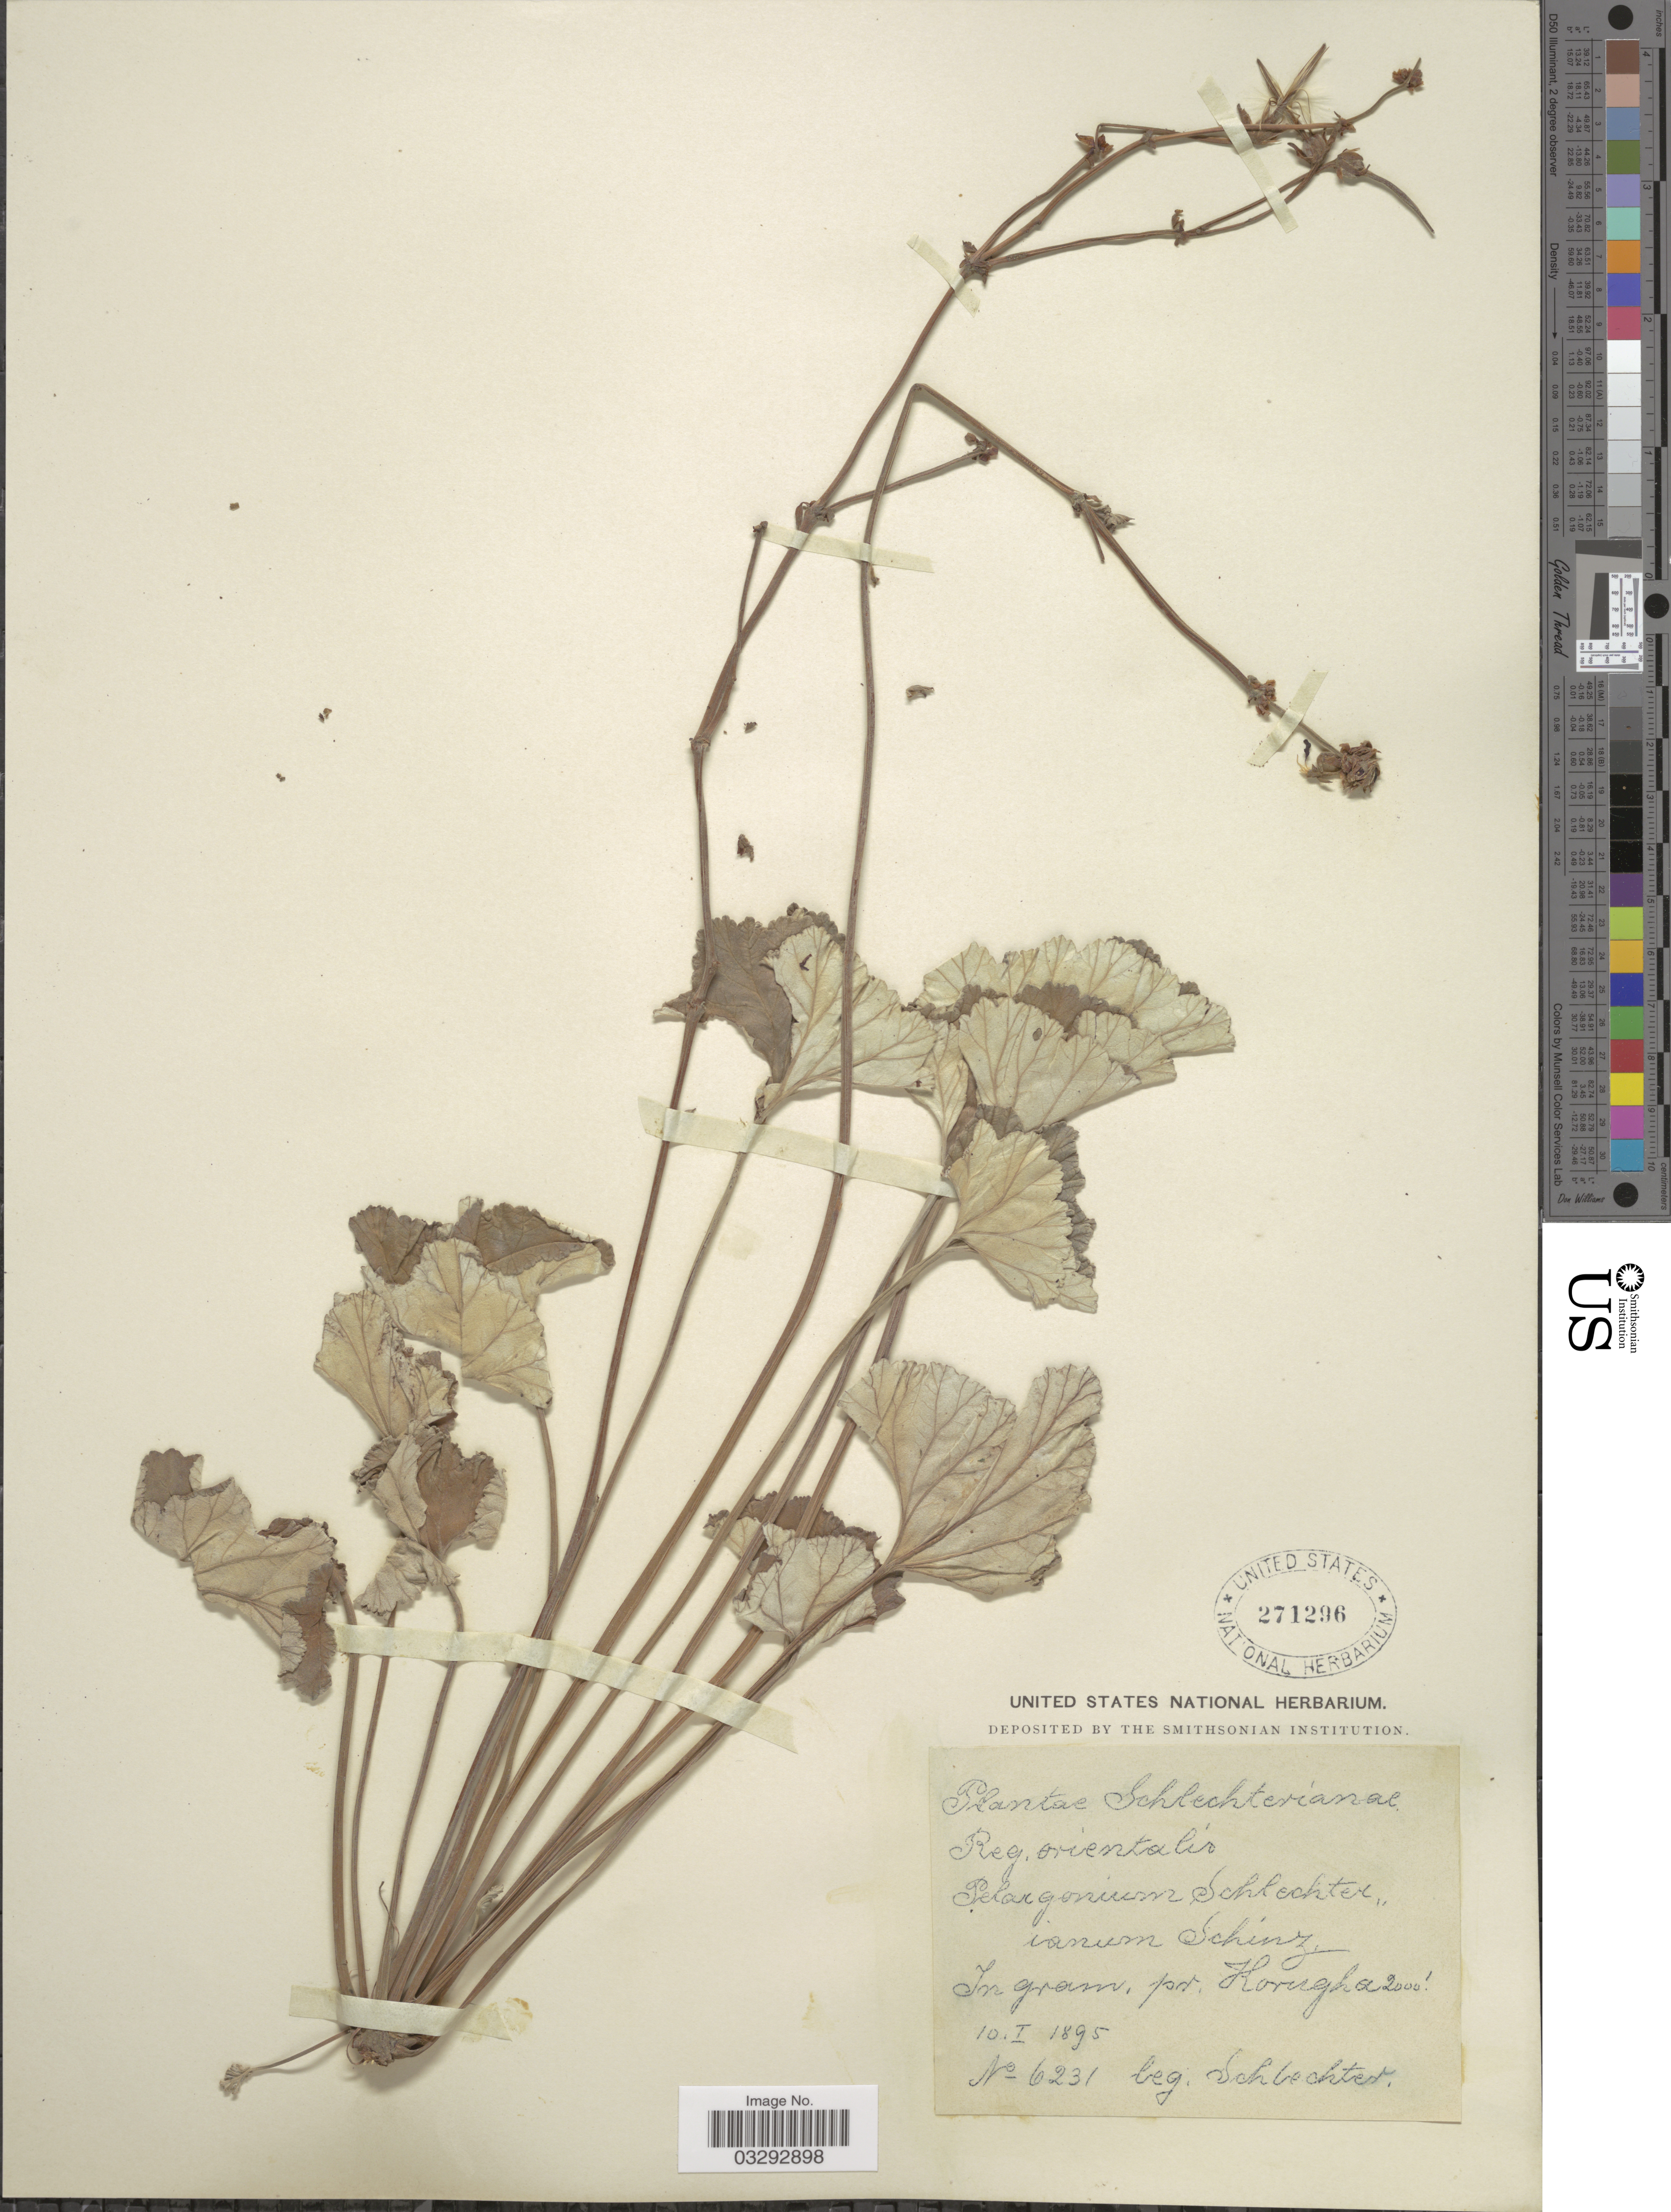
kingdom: Plantae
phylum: Tracheophyta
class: Magnoliopsida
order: Geraniales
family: Geraniaceae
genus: Pelargonium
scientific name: Pelargonium schlechterianum Schinz ined.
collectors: Schlechter, --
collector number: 6231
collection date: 1895-01-10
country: South Africa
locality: Reg. orientalis, In gram. pr. Horugha.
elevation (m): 610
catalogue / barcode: US 271296